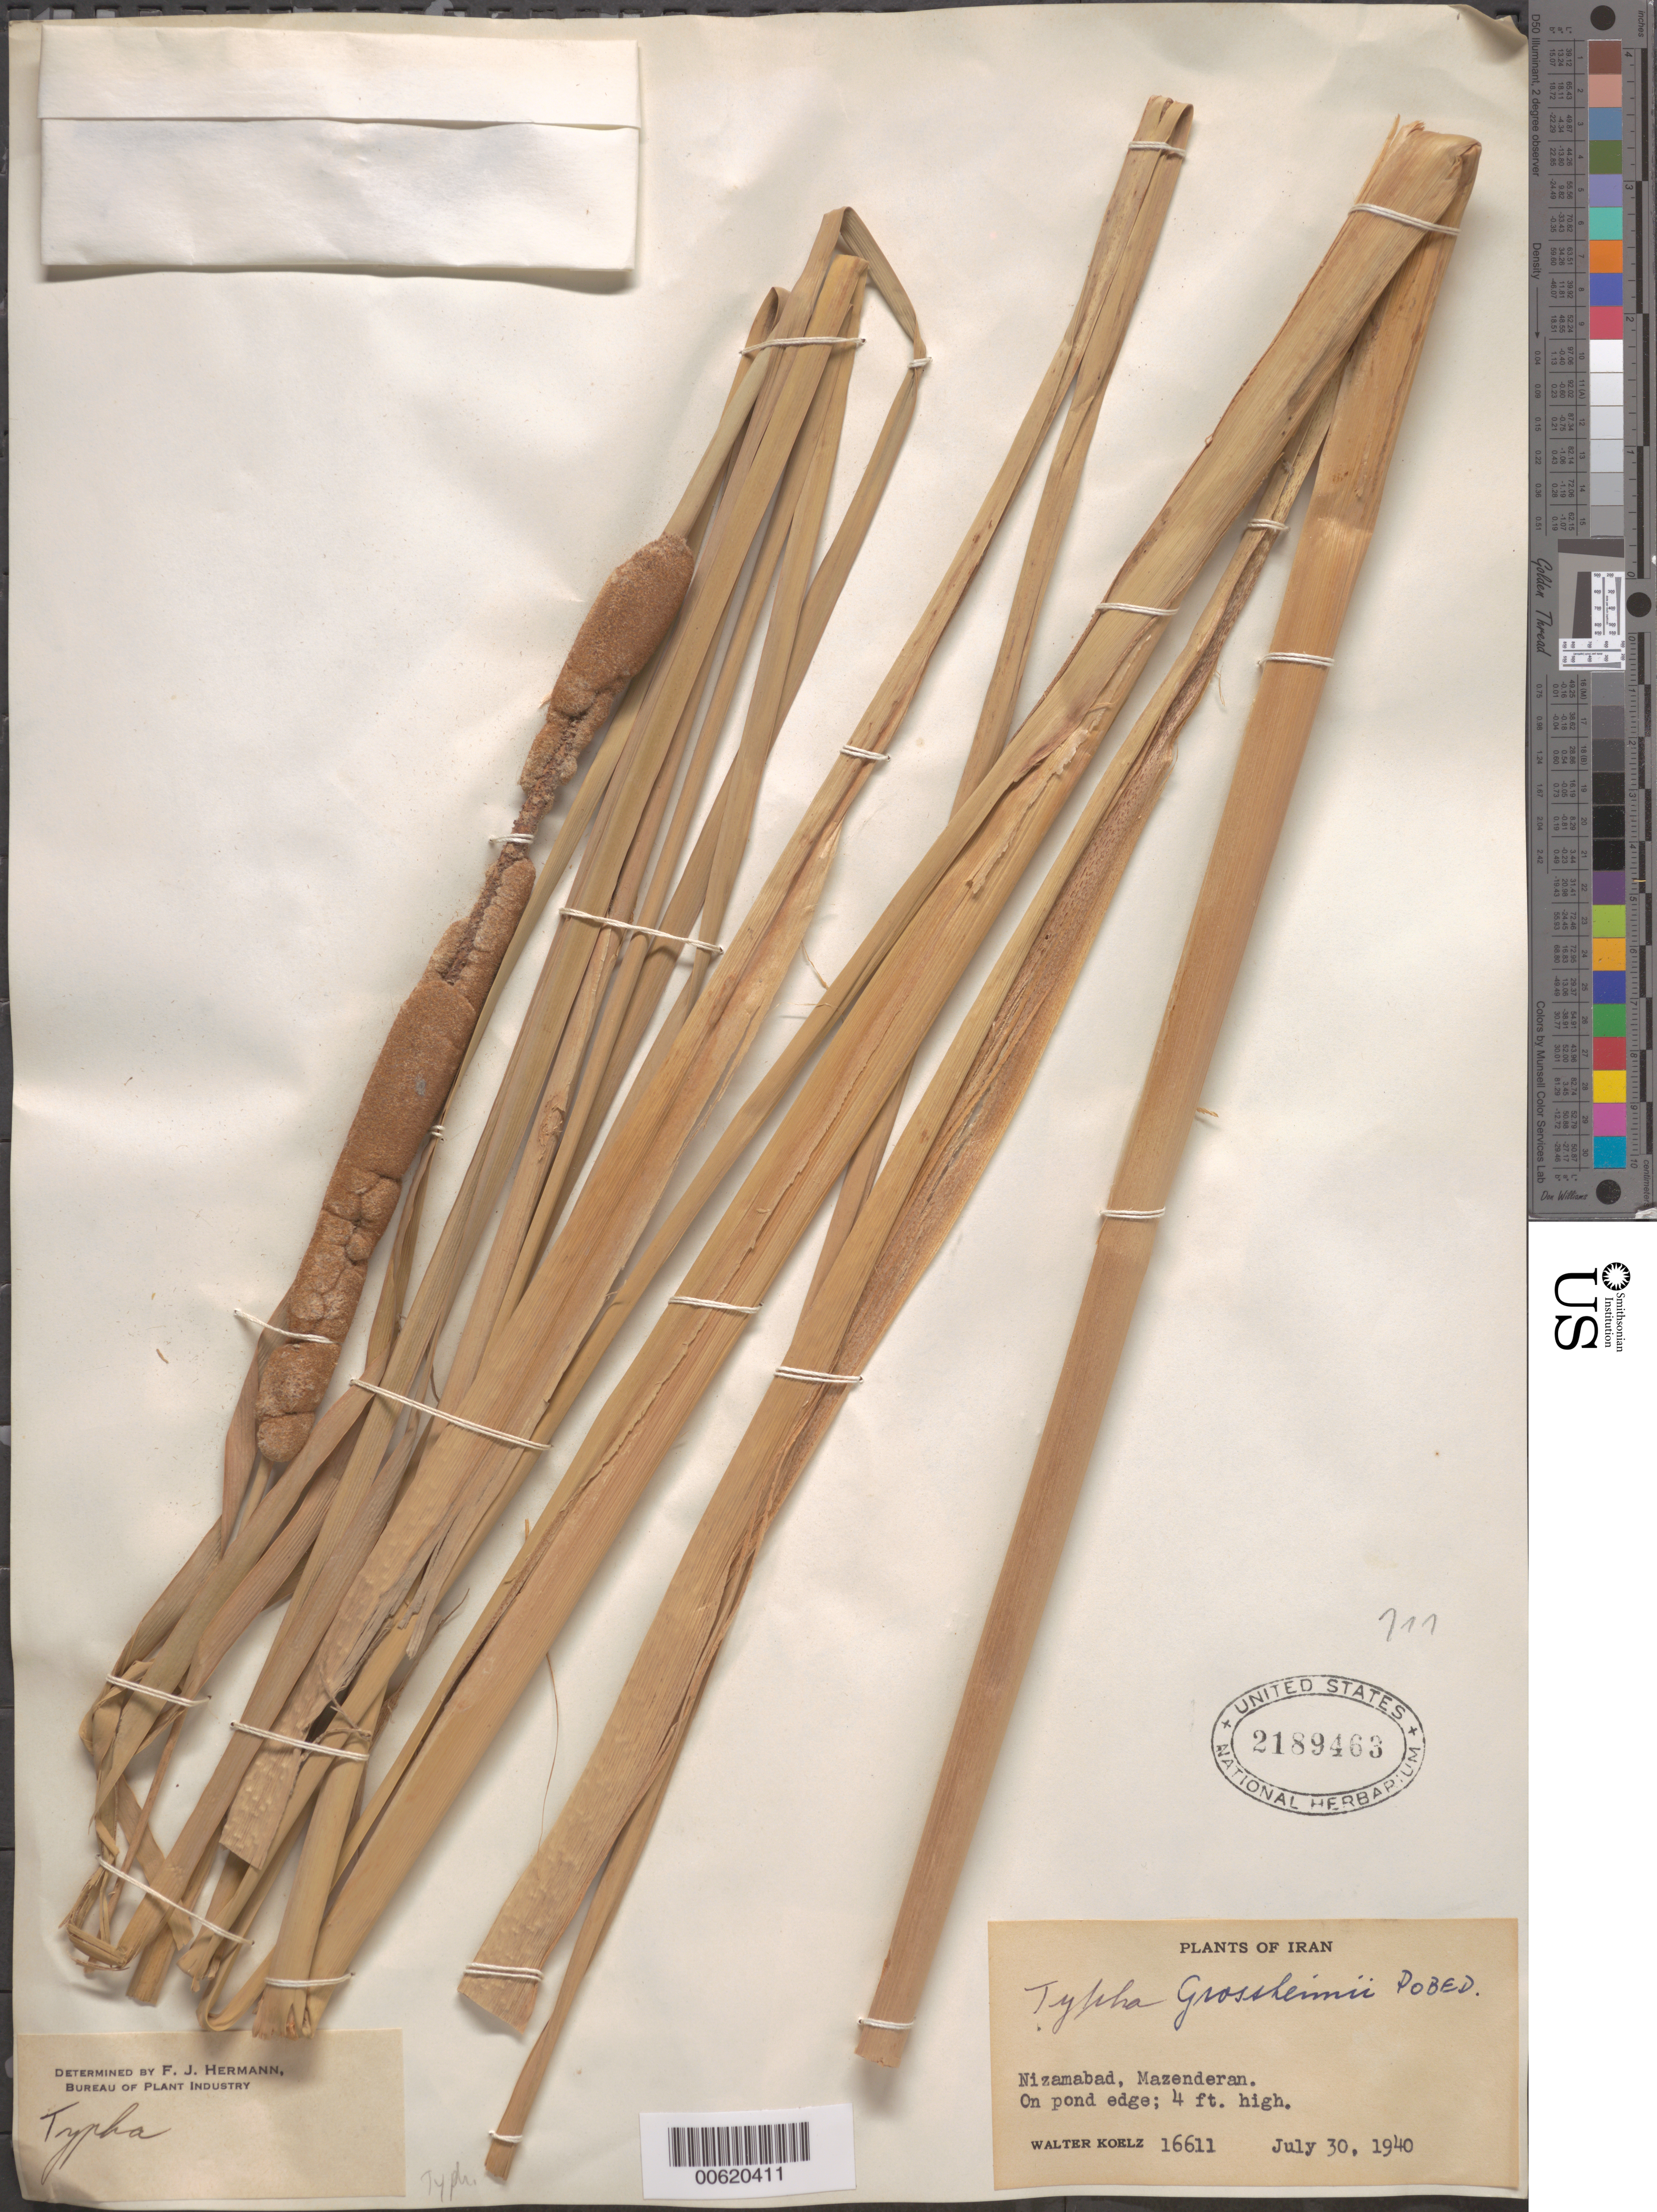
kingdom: Plantae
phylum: Tracheophyta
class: Liliopsida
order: Poales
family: Typhaceae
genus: Typha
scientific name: Typha grossheimii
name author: Pobedim.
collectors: W. N. Koelz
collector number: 16611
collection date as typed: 30 Jul 1940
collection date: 1940-07-30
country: Iran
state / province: Mazandaran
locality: Nizamabad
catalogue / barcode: US 2189463